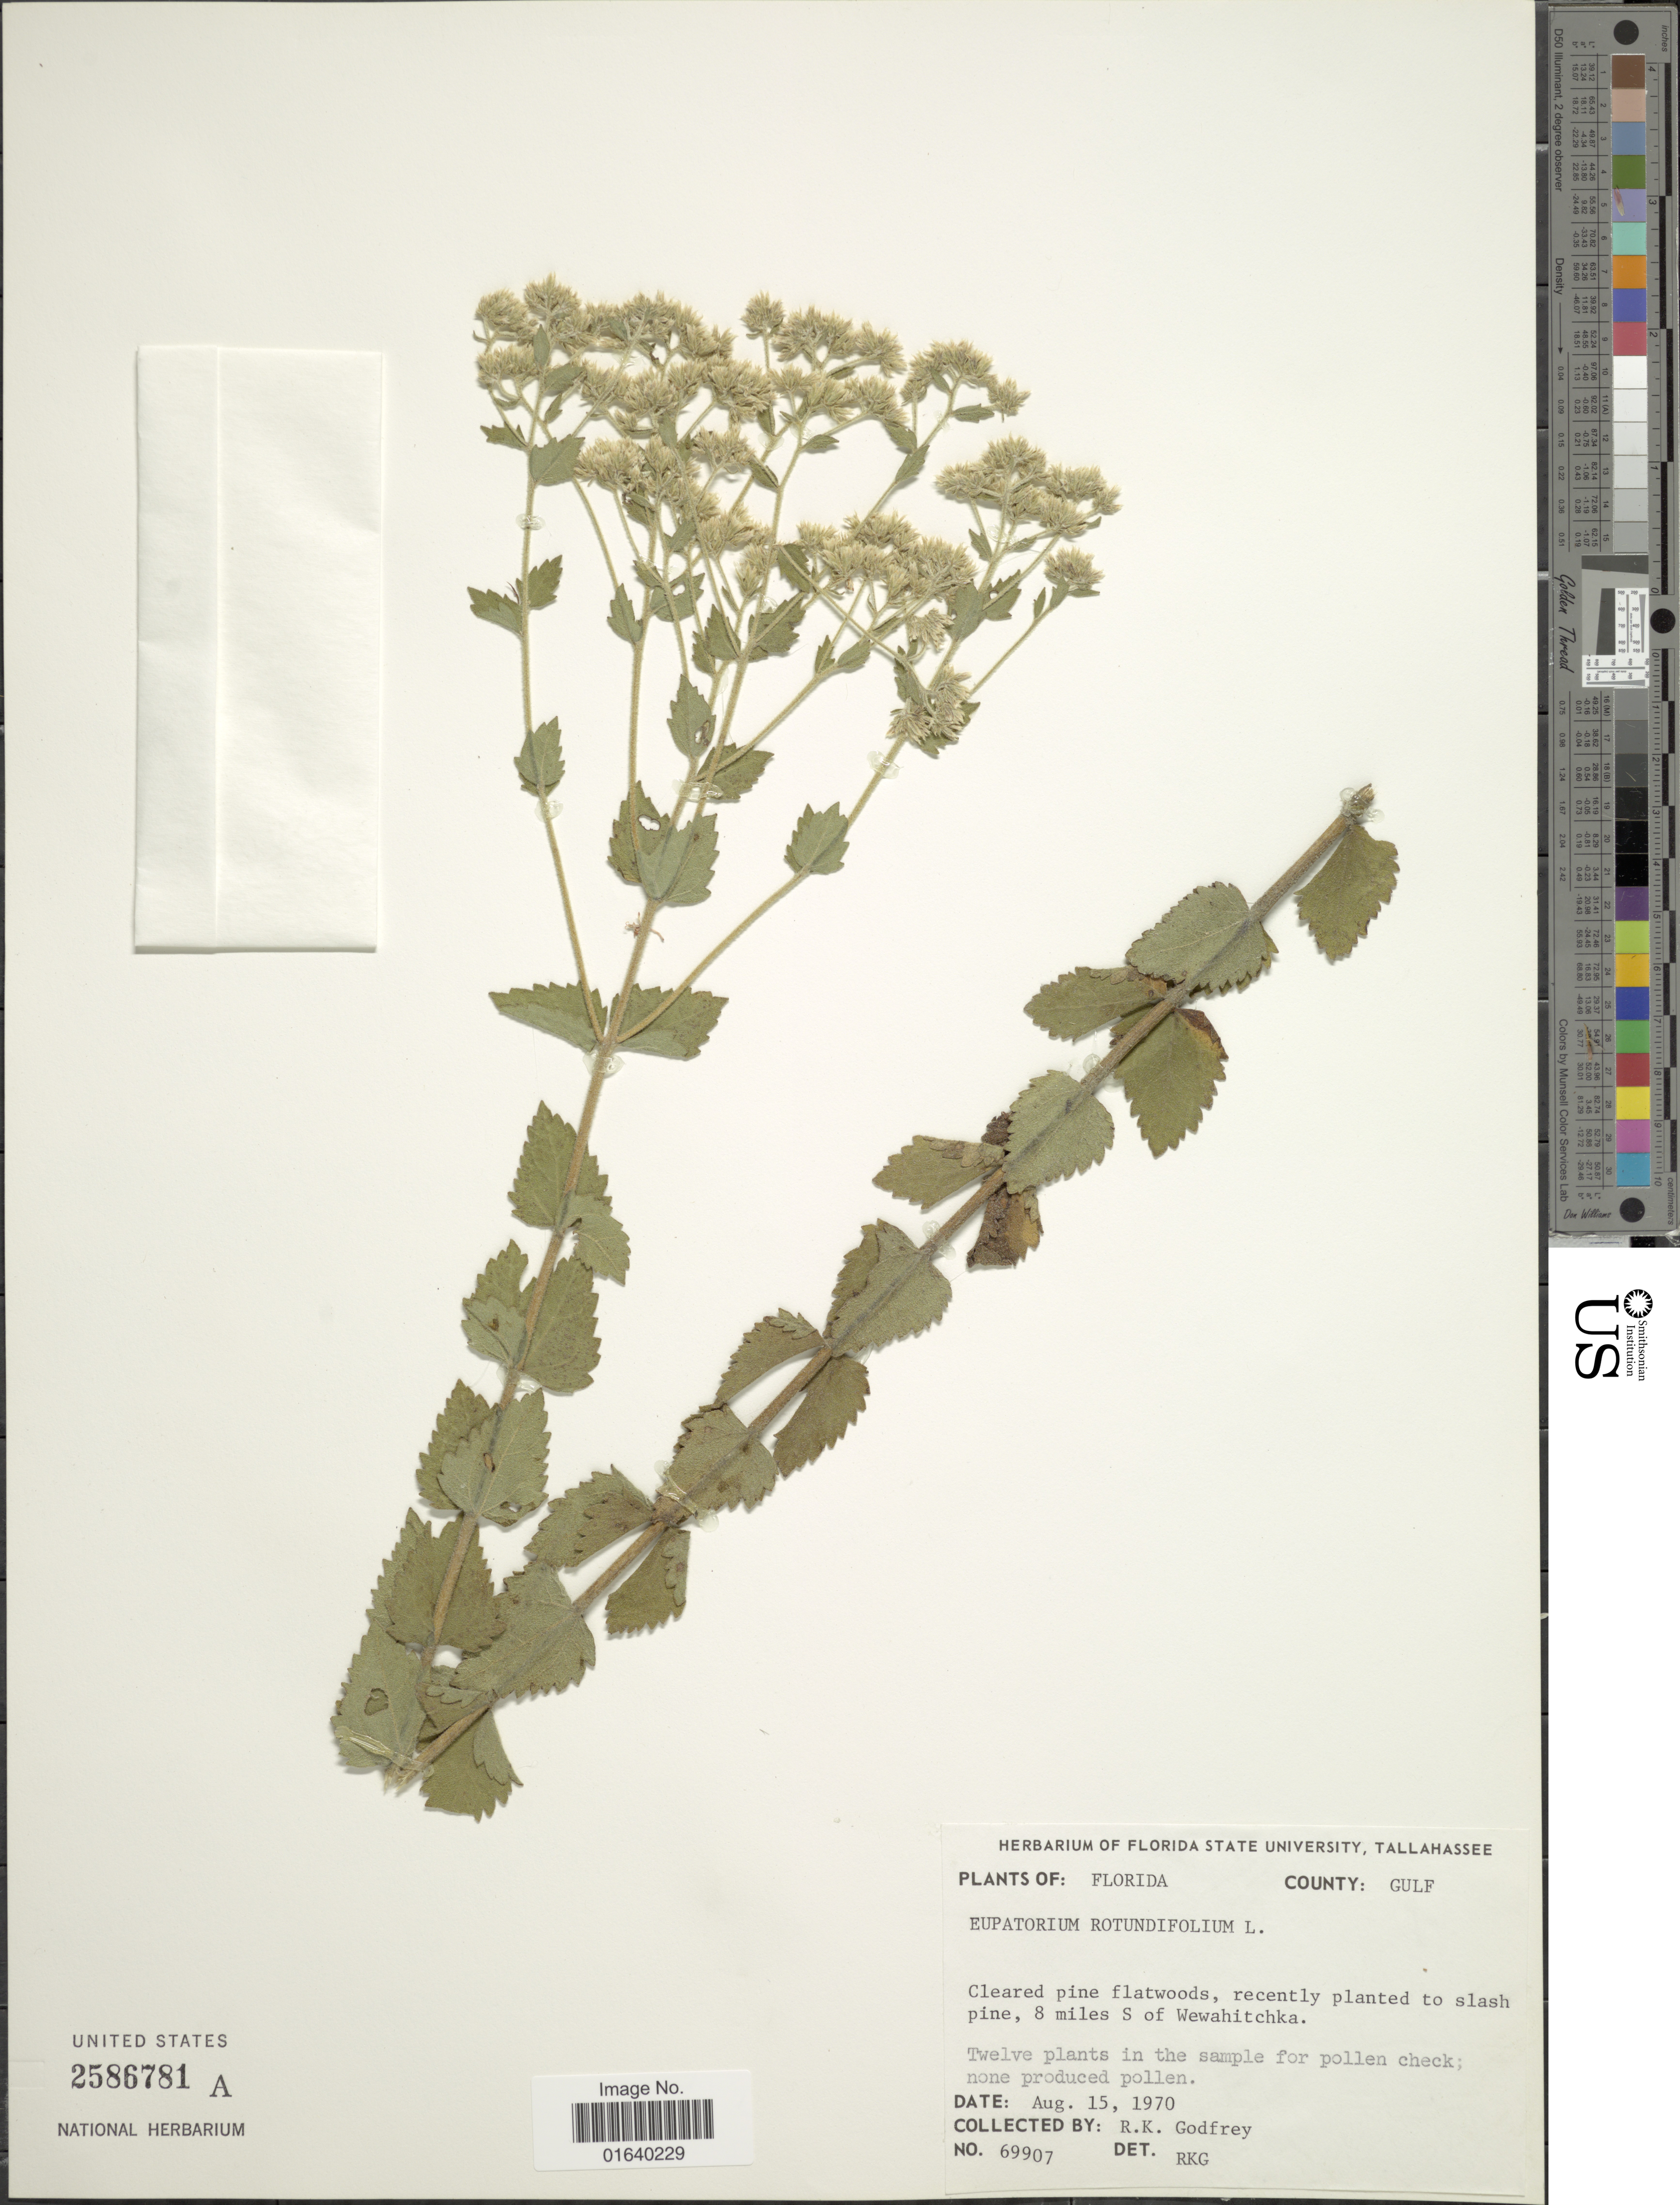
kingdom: Plantae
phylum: Tracheophyta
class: Magnoliopsida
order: Asterales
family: Asteraceae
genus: Eupatorium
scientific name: Eupatorium rotundifolium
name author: L.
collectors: R. K. Godfrey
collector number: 69907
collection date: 1970-08-15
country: United States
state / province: Florida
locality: County: Gulf, 8 miles S of Wewahitchka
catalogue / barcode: US 2586781A